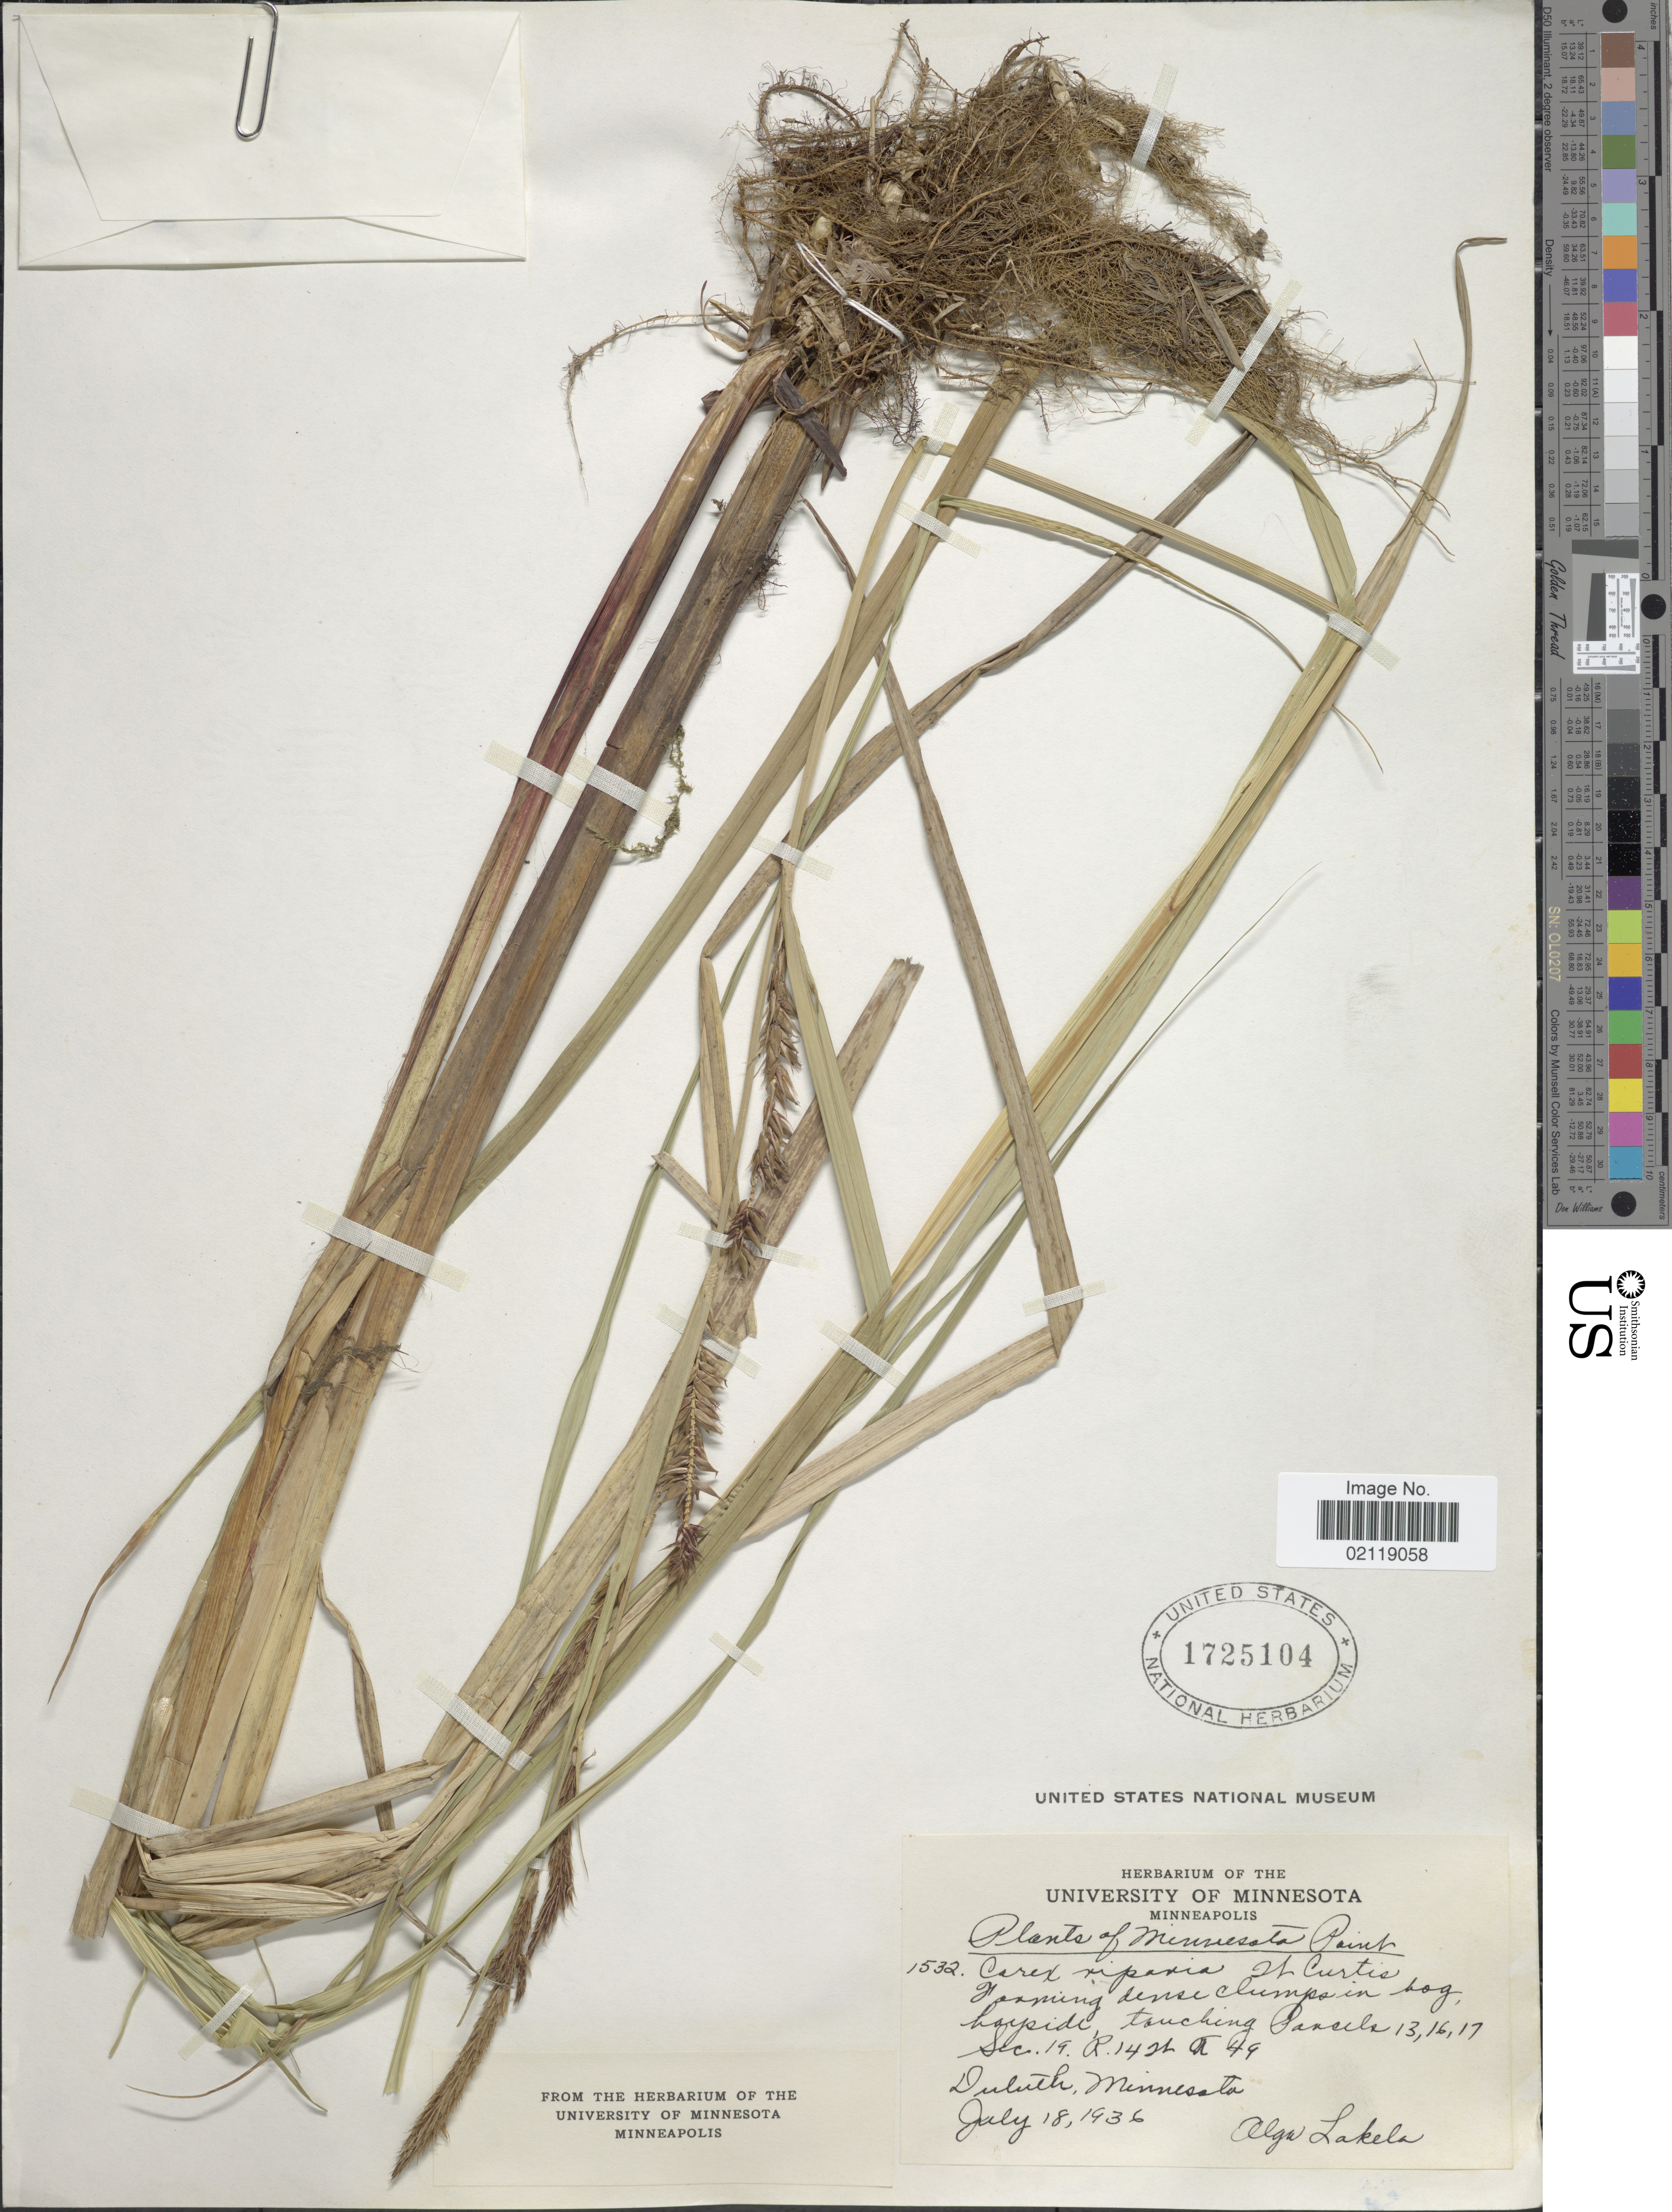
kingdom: Plantae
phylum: Tracheophyta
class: Liliopsida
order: Poales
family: Cyperaceae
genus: Carex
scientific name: Carex lacustris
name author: Willd.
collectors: O. K. Lakela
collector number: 1532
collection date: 1936-07-18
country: United States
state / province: Minnesota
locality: Touching Parcels 13, 16, 17. Sec. 19. R.14 W T49. Duluth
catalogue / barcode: US 1725104